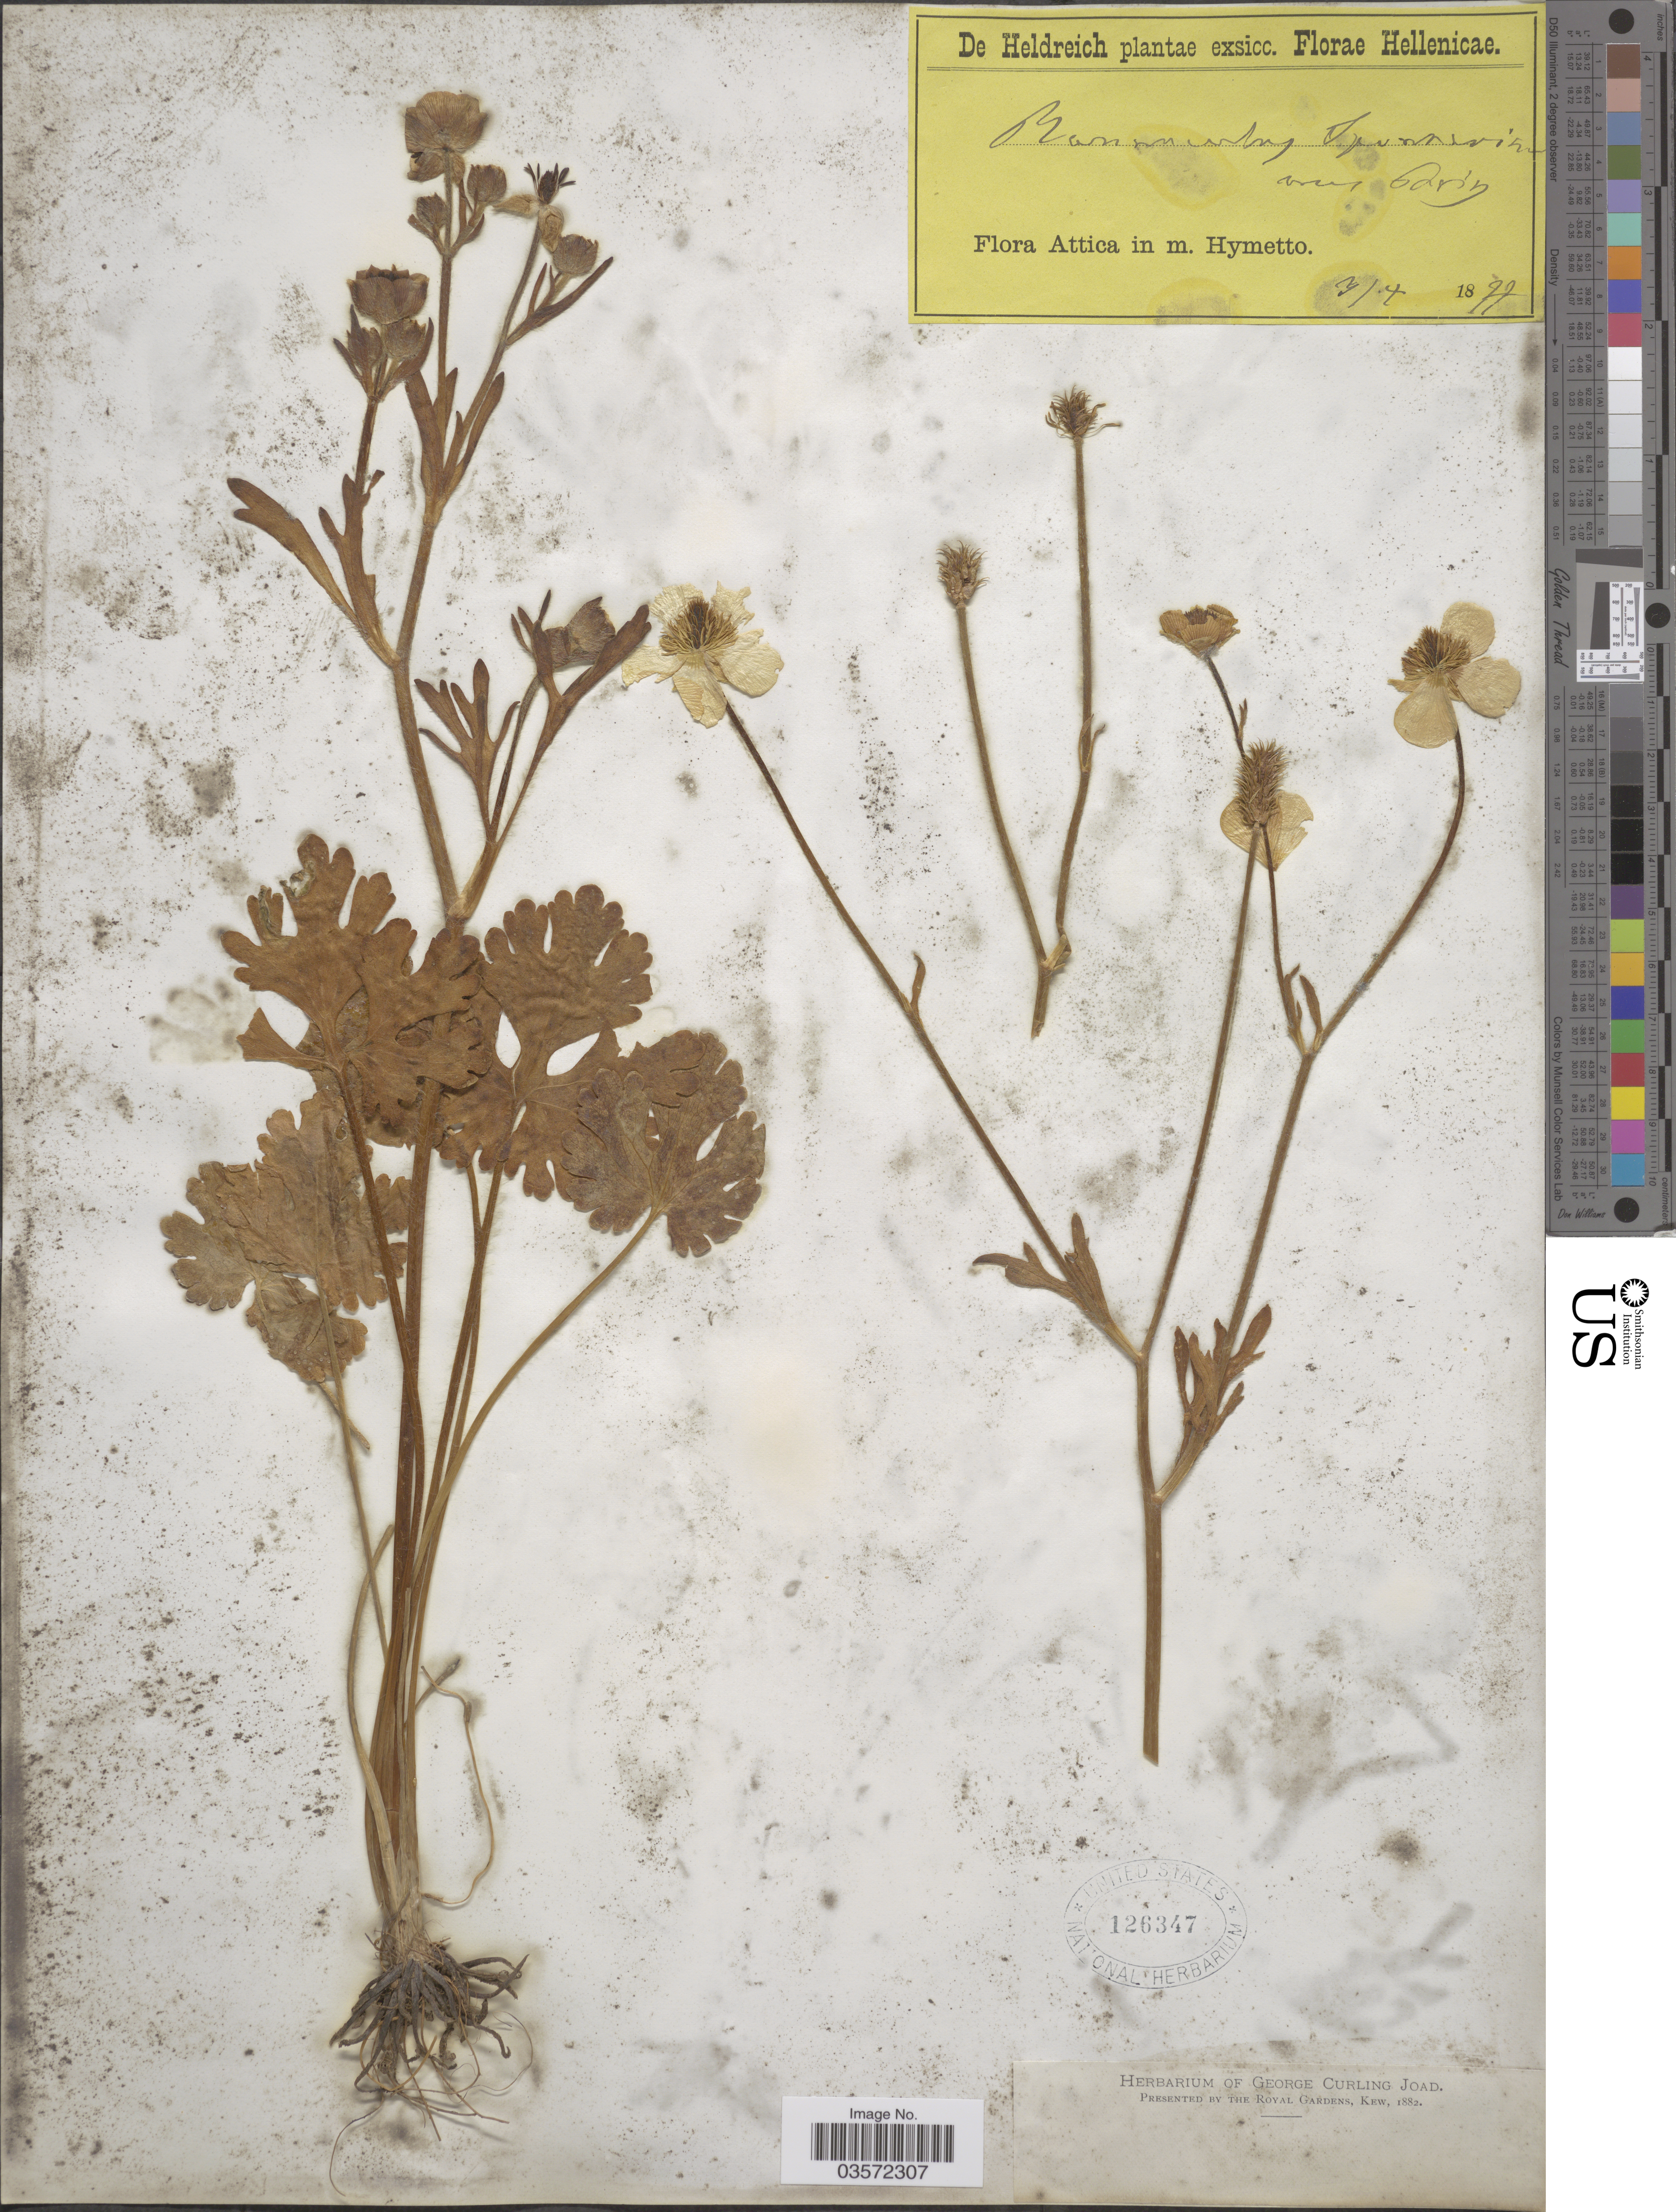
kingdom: Plantae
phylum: Tracheophyta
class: Magnoliopsida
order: Ranunculales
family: Ranunculaceae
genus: Ranunculus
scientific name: Ranunculus sprunerianus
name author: Boiss.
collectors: -. De Heldreich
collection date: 1877-04-03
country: Greece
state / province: Attica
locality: Hellenicae. In m. Hymetto.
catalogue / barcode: US 126347